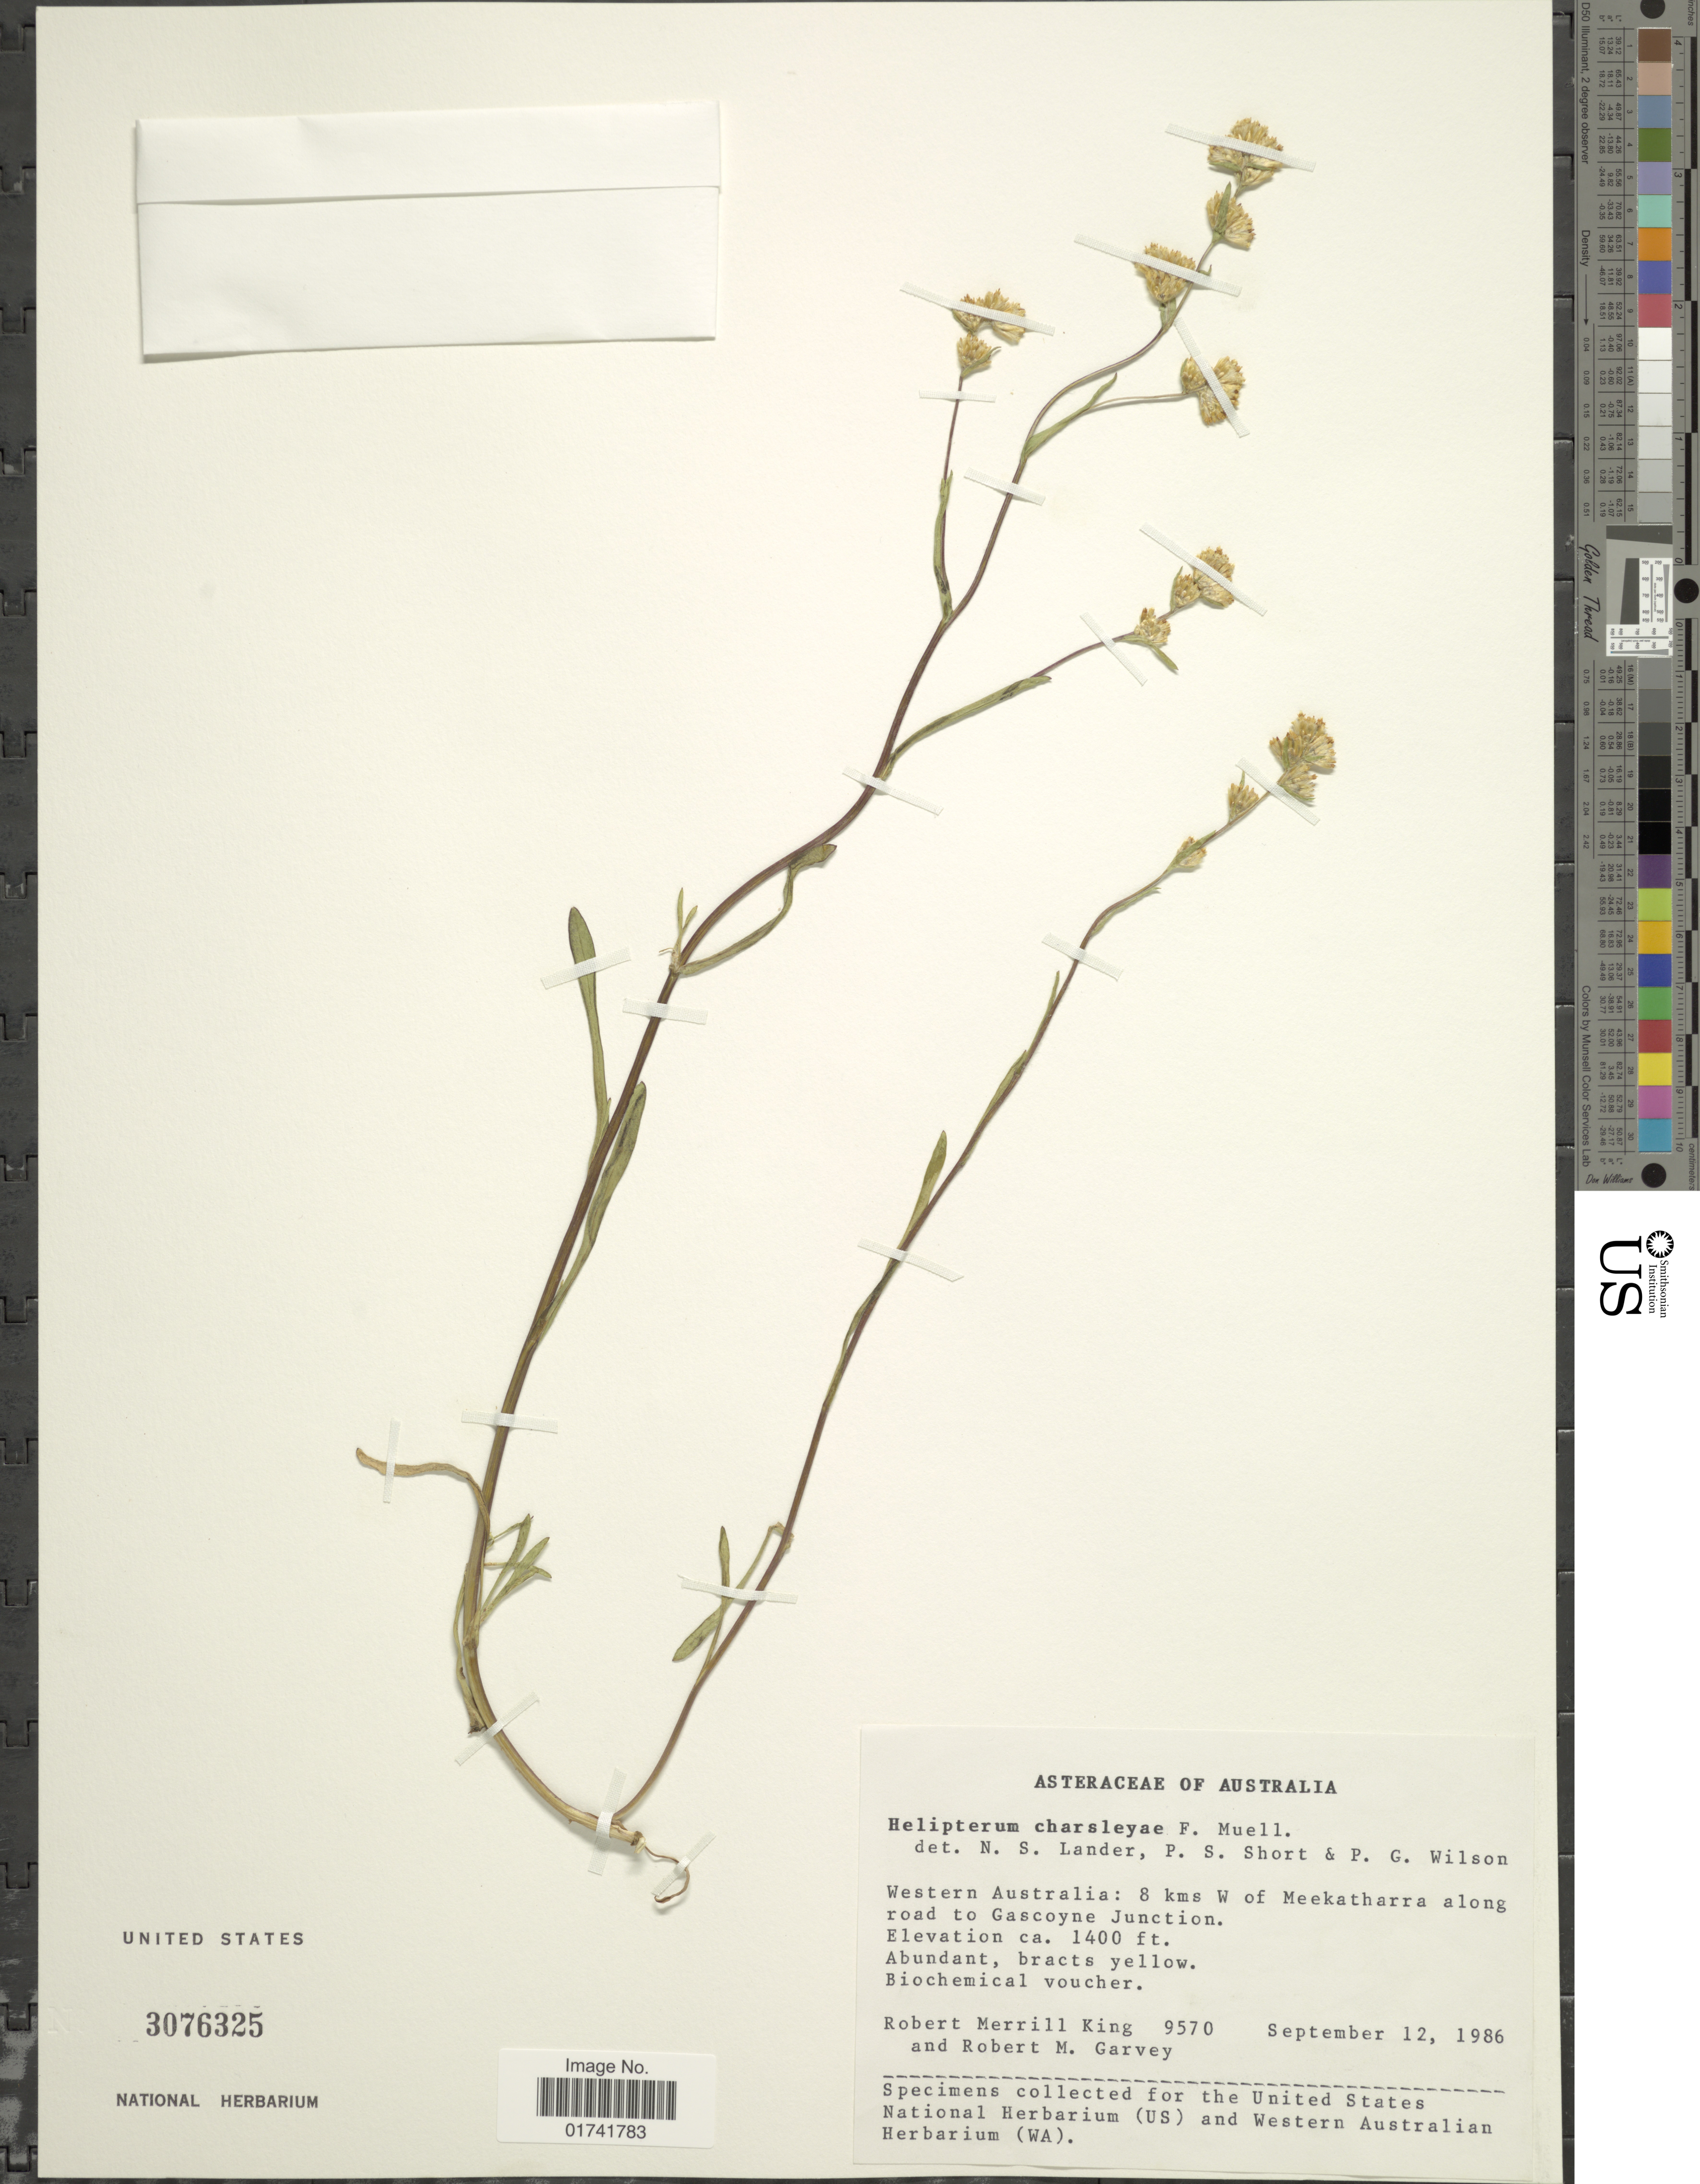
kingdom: Plantae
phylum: Tracheophyta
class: Magnoliopsida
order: Asterales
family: Asteraceae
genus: Rhodanthe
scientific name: Rhodanthe charsleyae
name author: (F. Muell.) Paul G. Wilson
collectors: R. M. King & R. Garvey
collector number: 9570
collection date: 1986-09-12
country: Australia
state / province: Western Australia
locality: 8 kms W of Meekatharra along road to Gascoyne Junction.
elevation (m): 427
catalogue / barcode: US 3076325